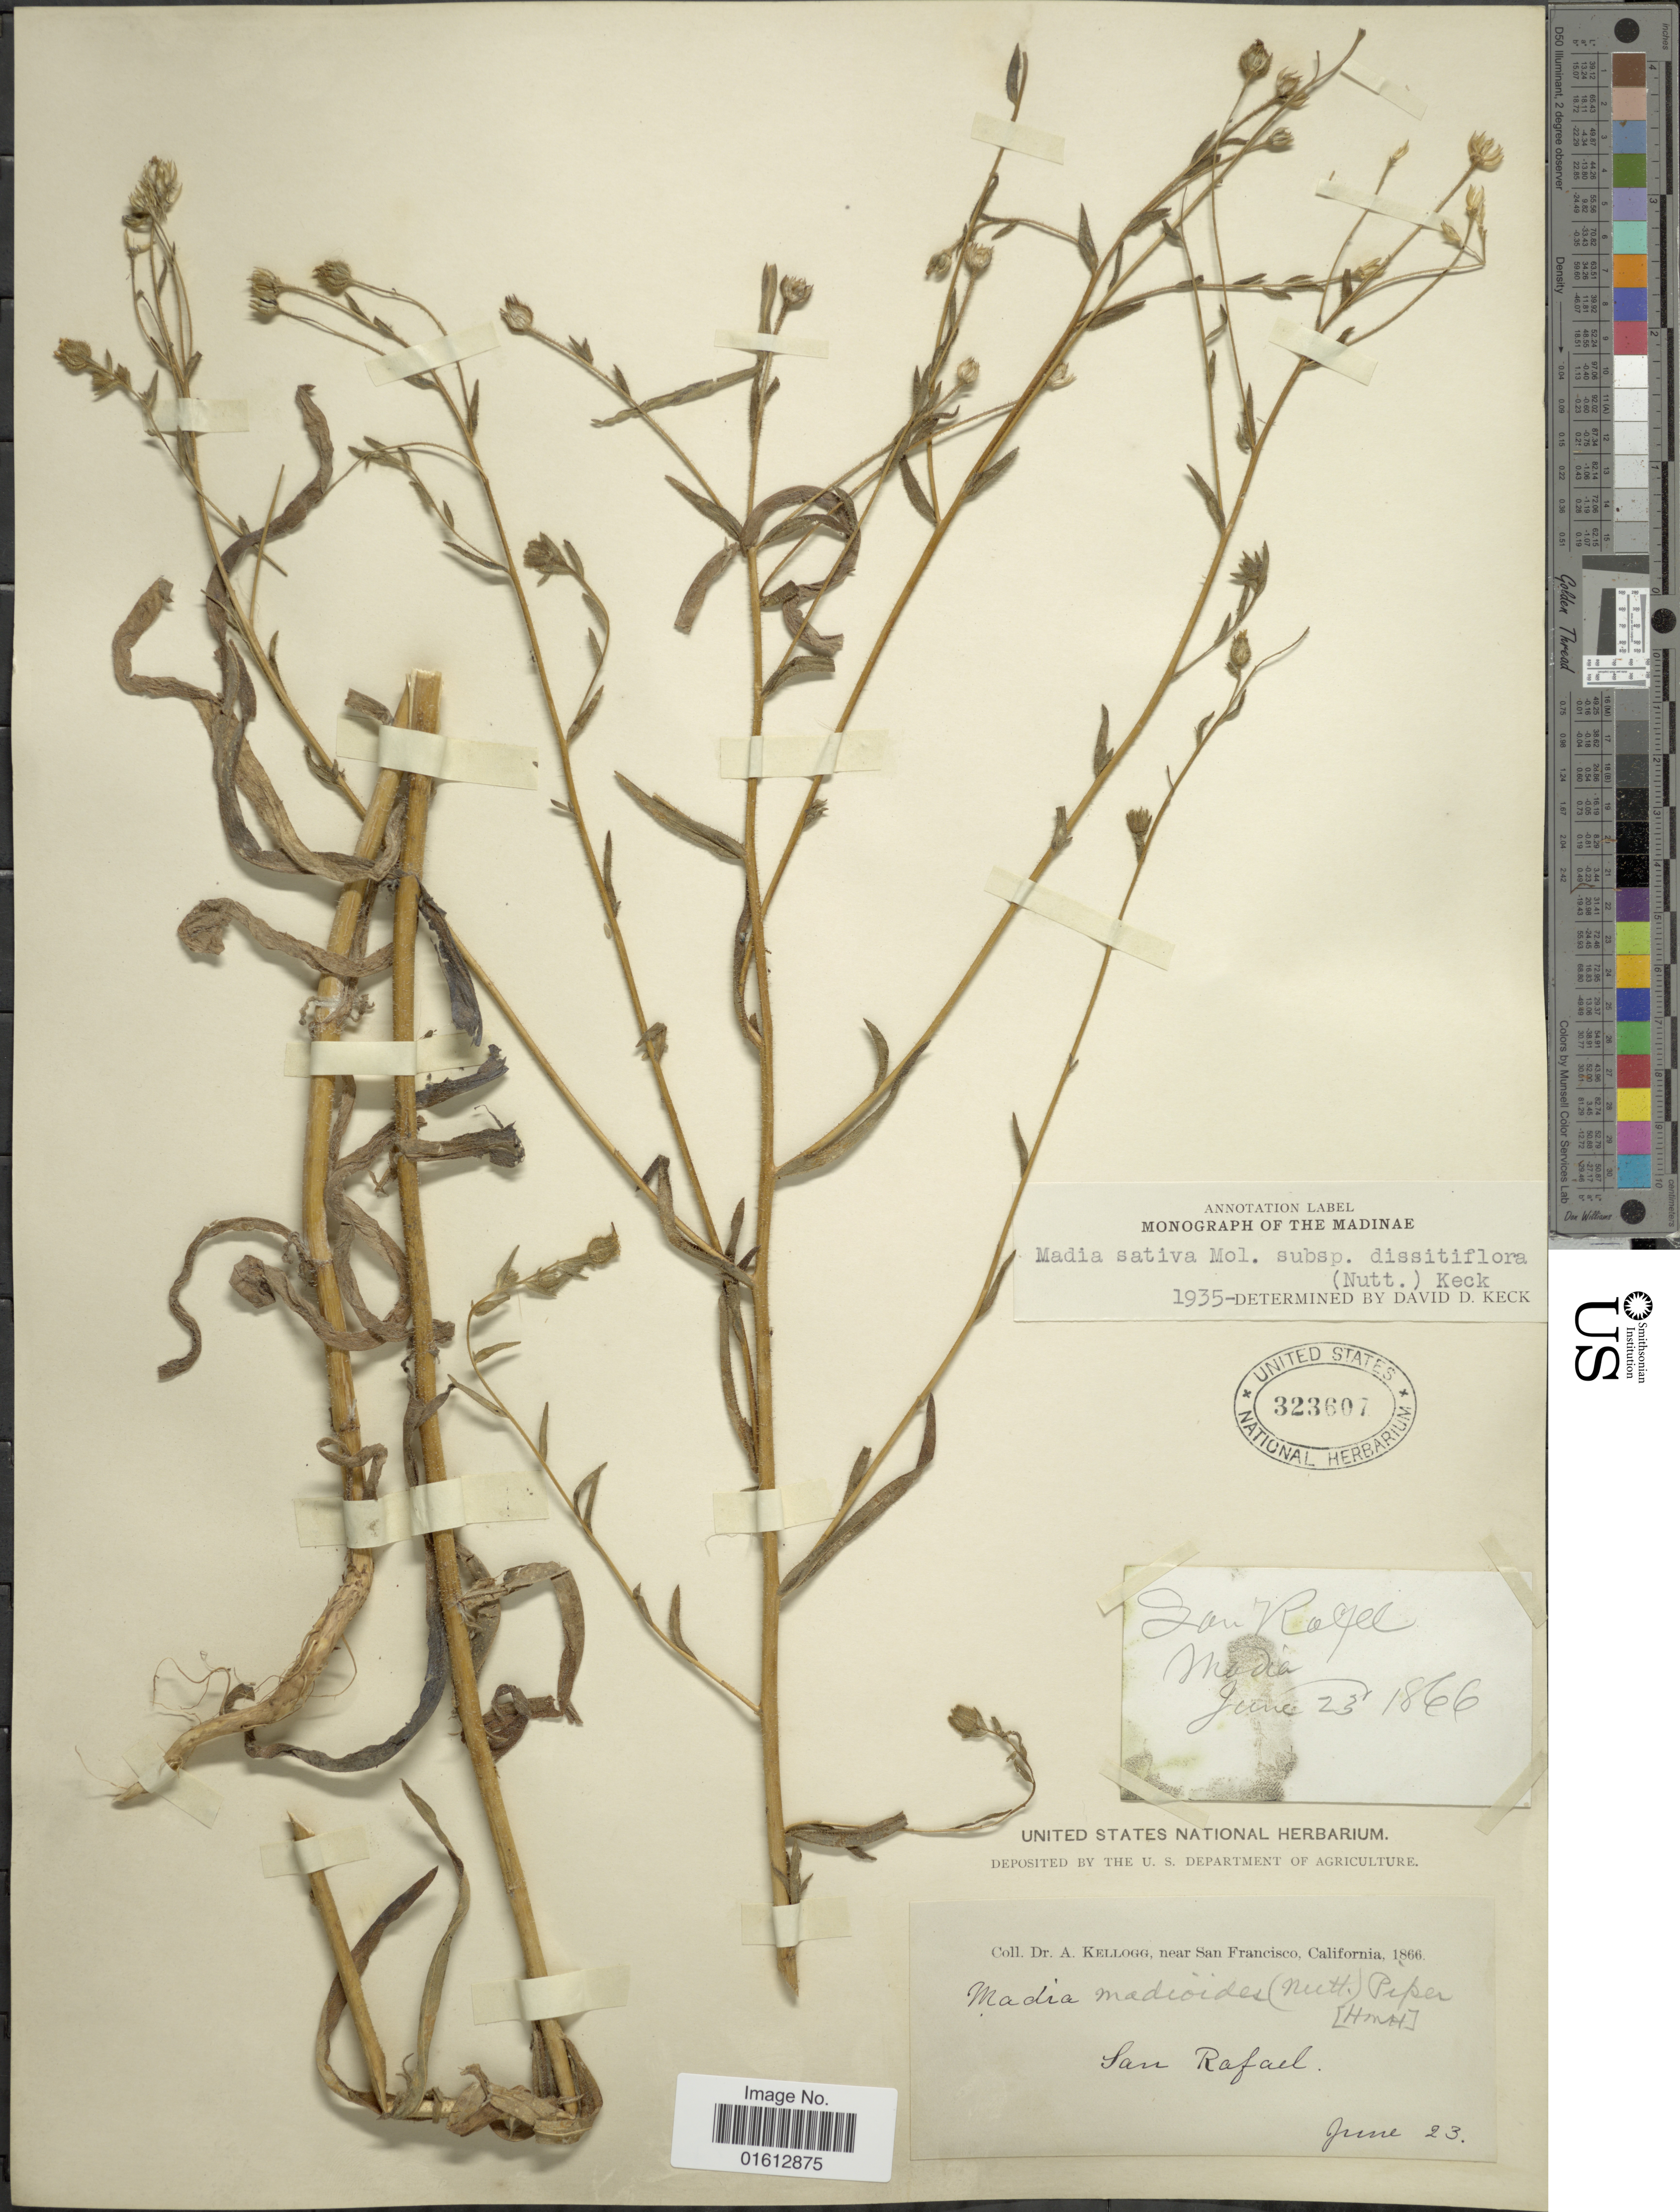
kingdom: Plantae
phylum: Tracheophyta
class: Magnoliopsida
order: Asterales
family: Asteraceae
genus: Madia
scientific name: Madia gracilis subsp. gracilis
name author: (Sm.) D.D. Keck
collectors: A. Kellogg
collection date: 1866-06-23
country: United States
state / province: California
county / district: San Francisco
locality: California, near San Francisco, San Rafael.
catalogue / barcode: US 323607